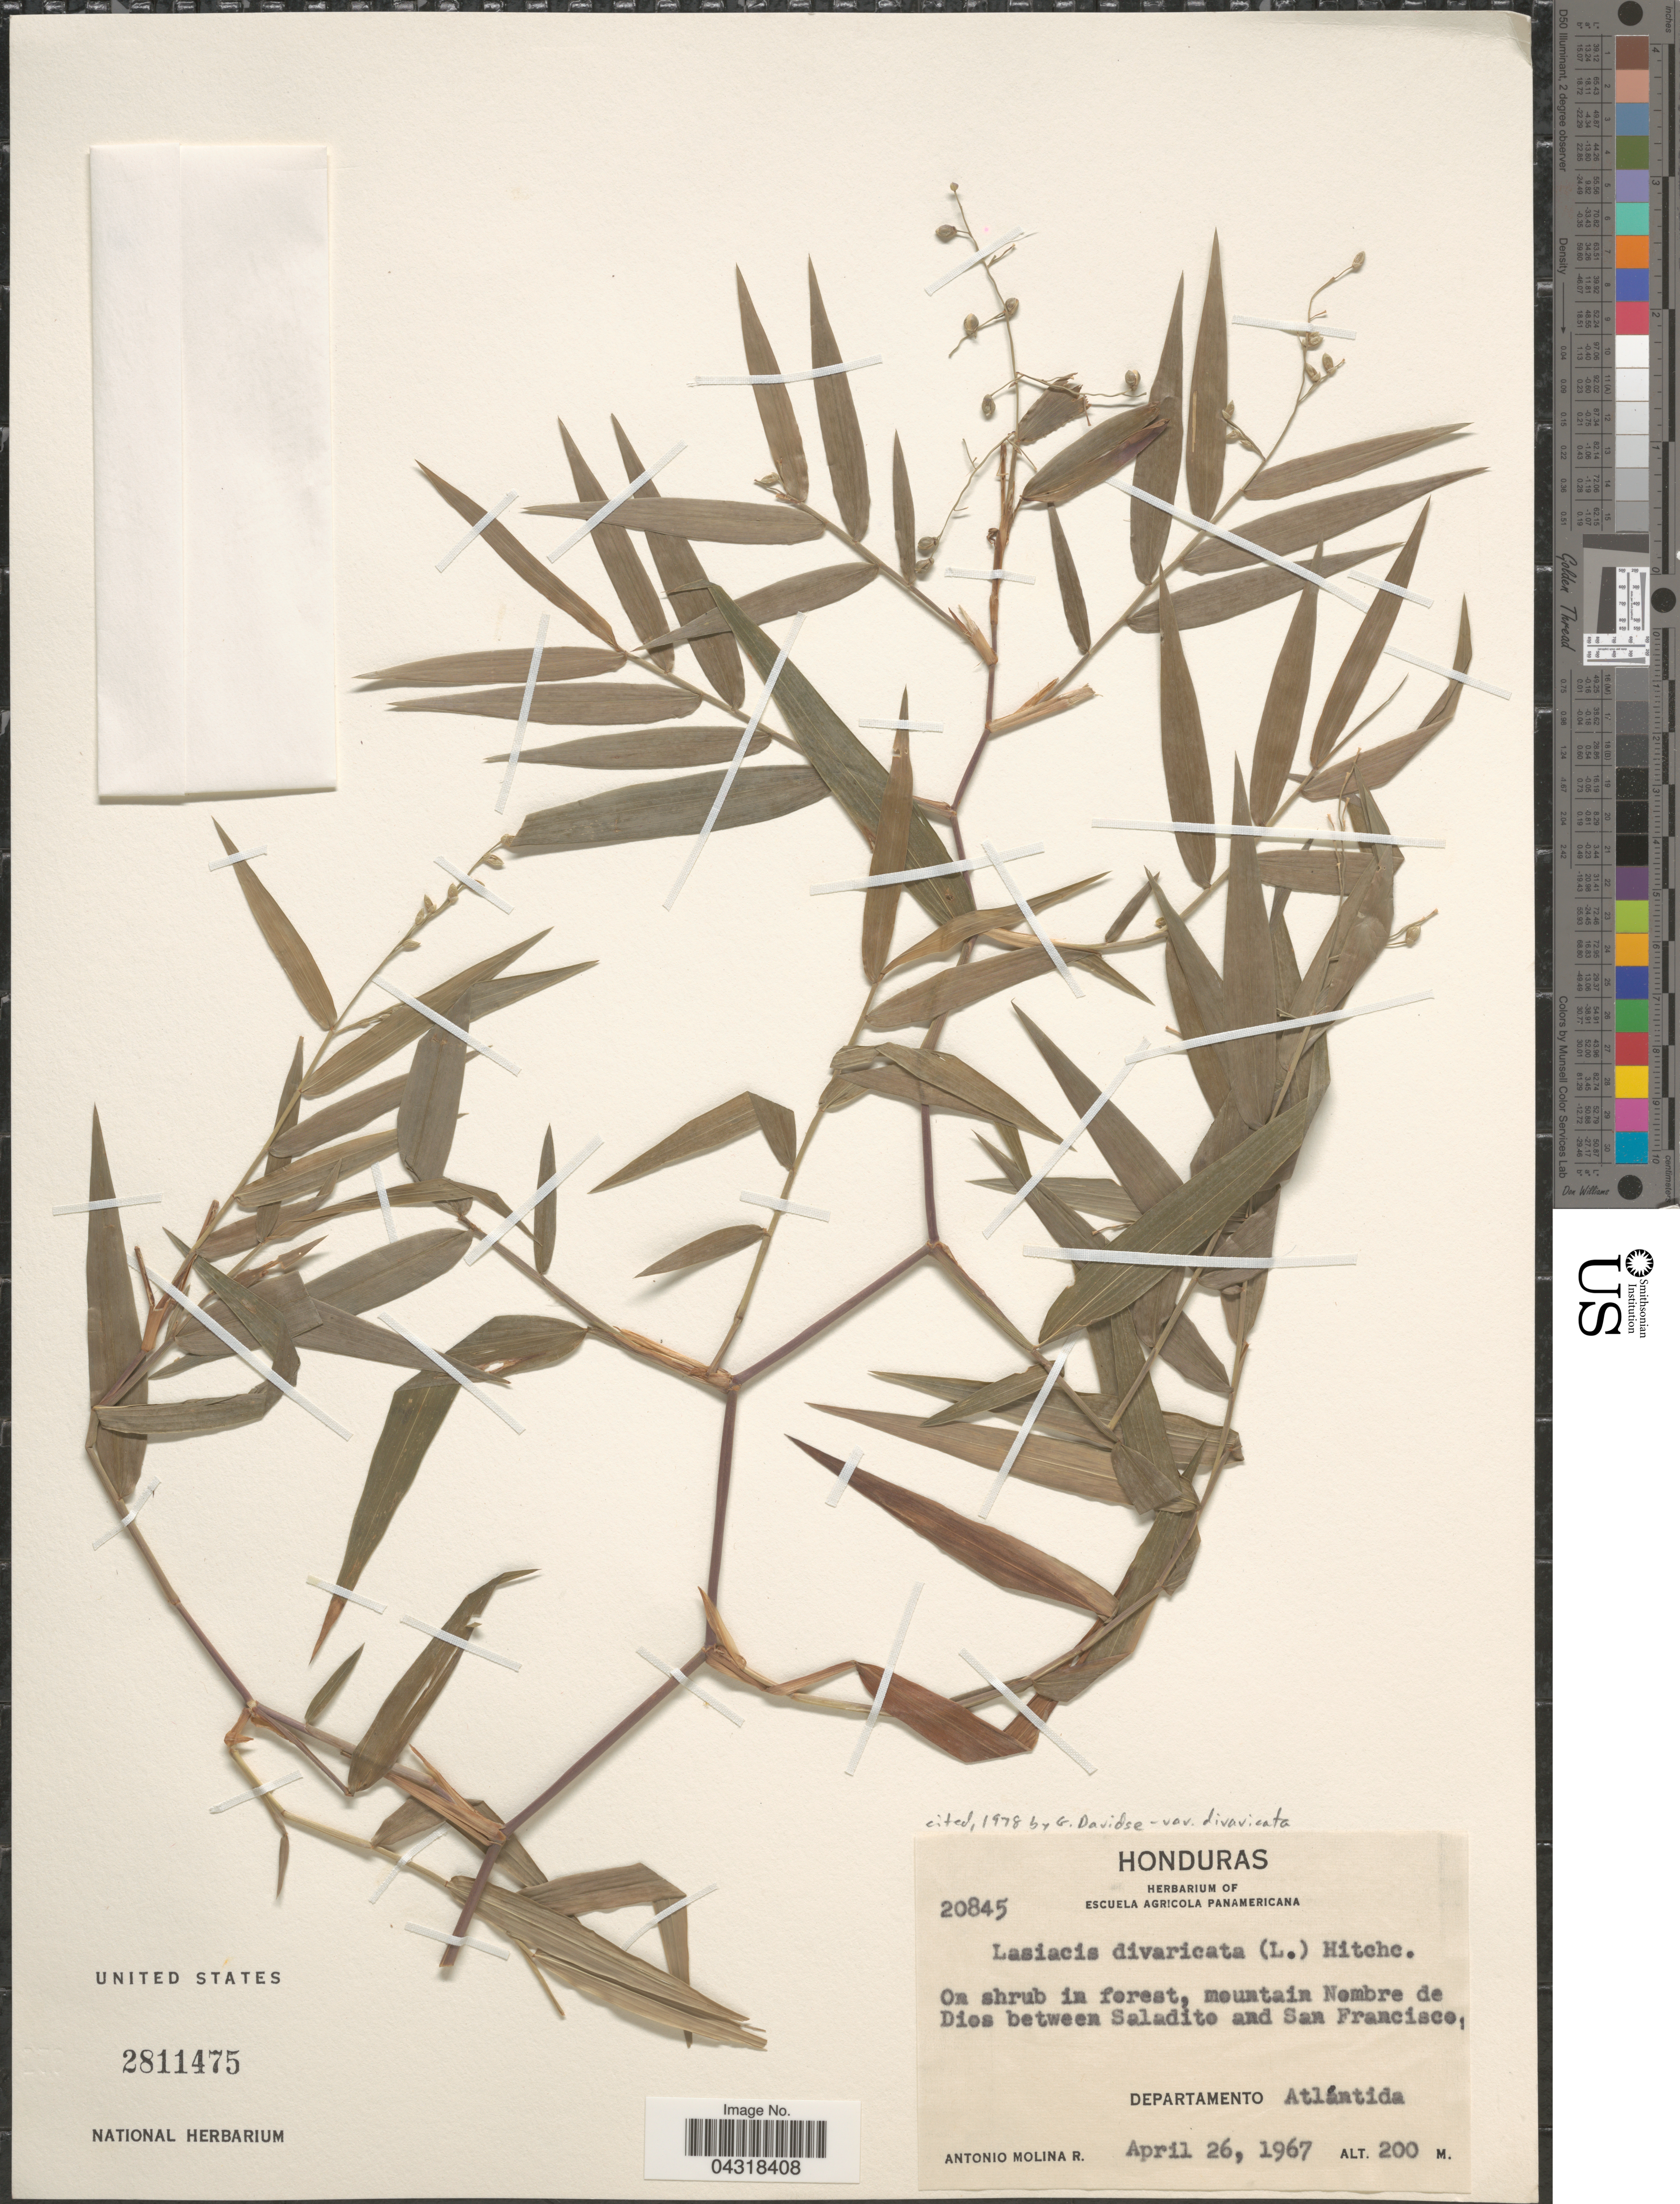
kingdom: Plantae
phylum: Tracheophyta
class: Liliopsida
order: Poales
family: Poaceae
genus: Lasiacis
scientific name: Lasiacis divaricata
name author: (L.) Hitchc.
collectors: A. Molina R.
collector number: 20845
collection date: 1967-04-26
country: Honduras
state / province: Atlantida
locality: On shrub in forest, mountain Nombre de Dios between Saladito and San Francisco, Departamento Atlántida.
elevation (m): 200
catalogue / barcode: US 2811475